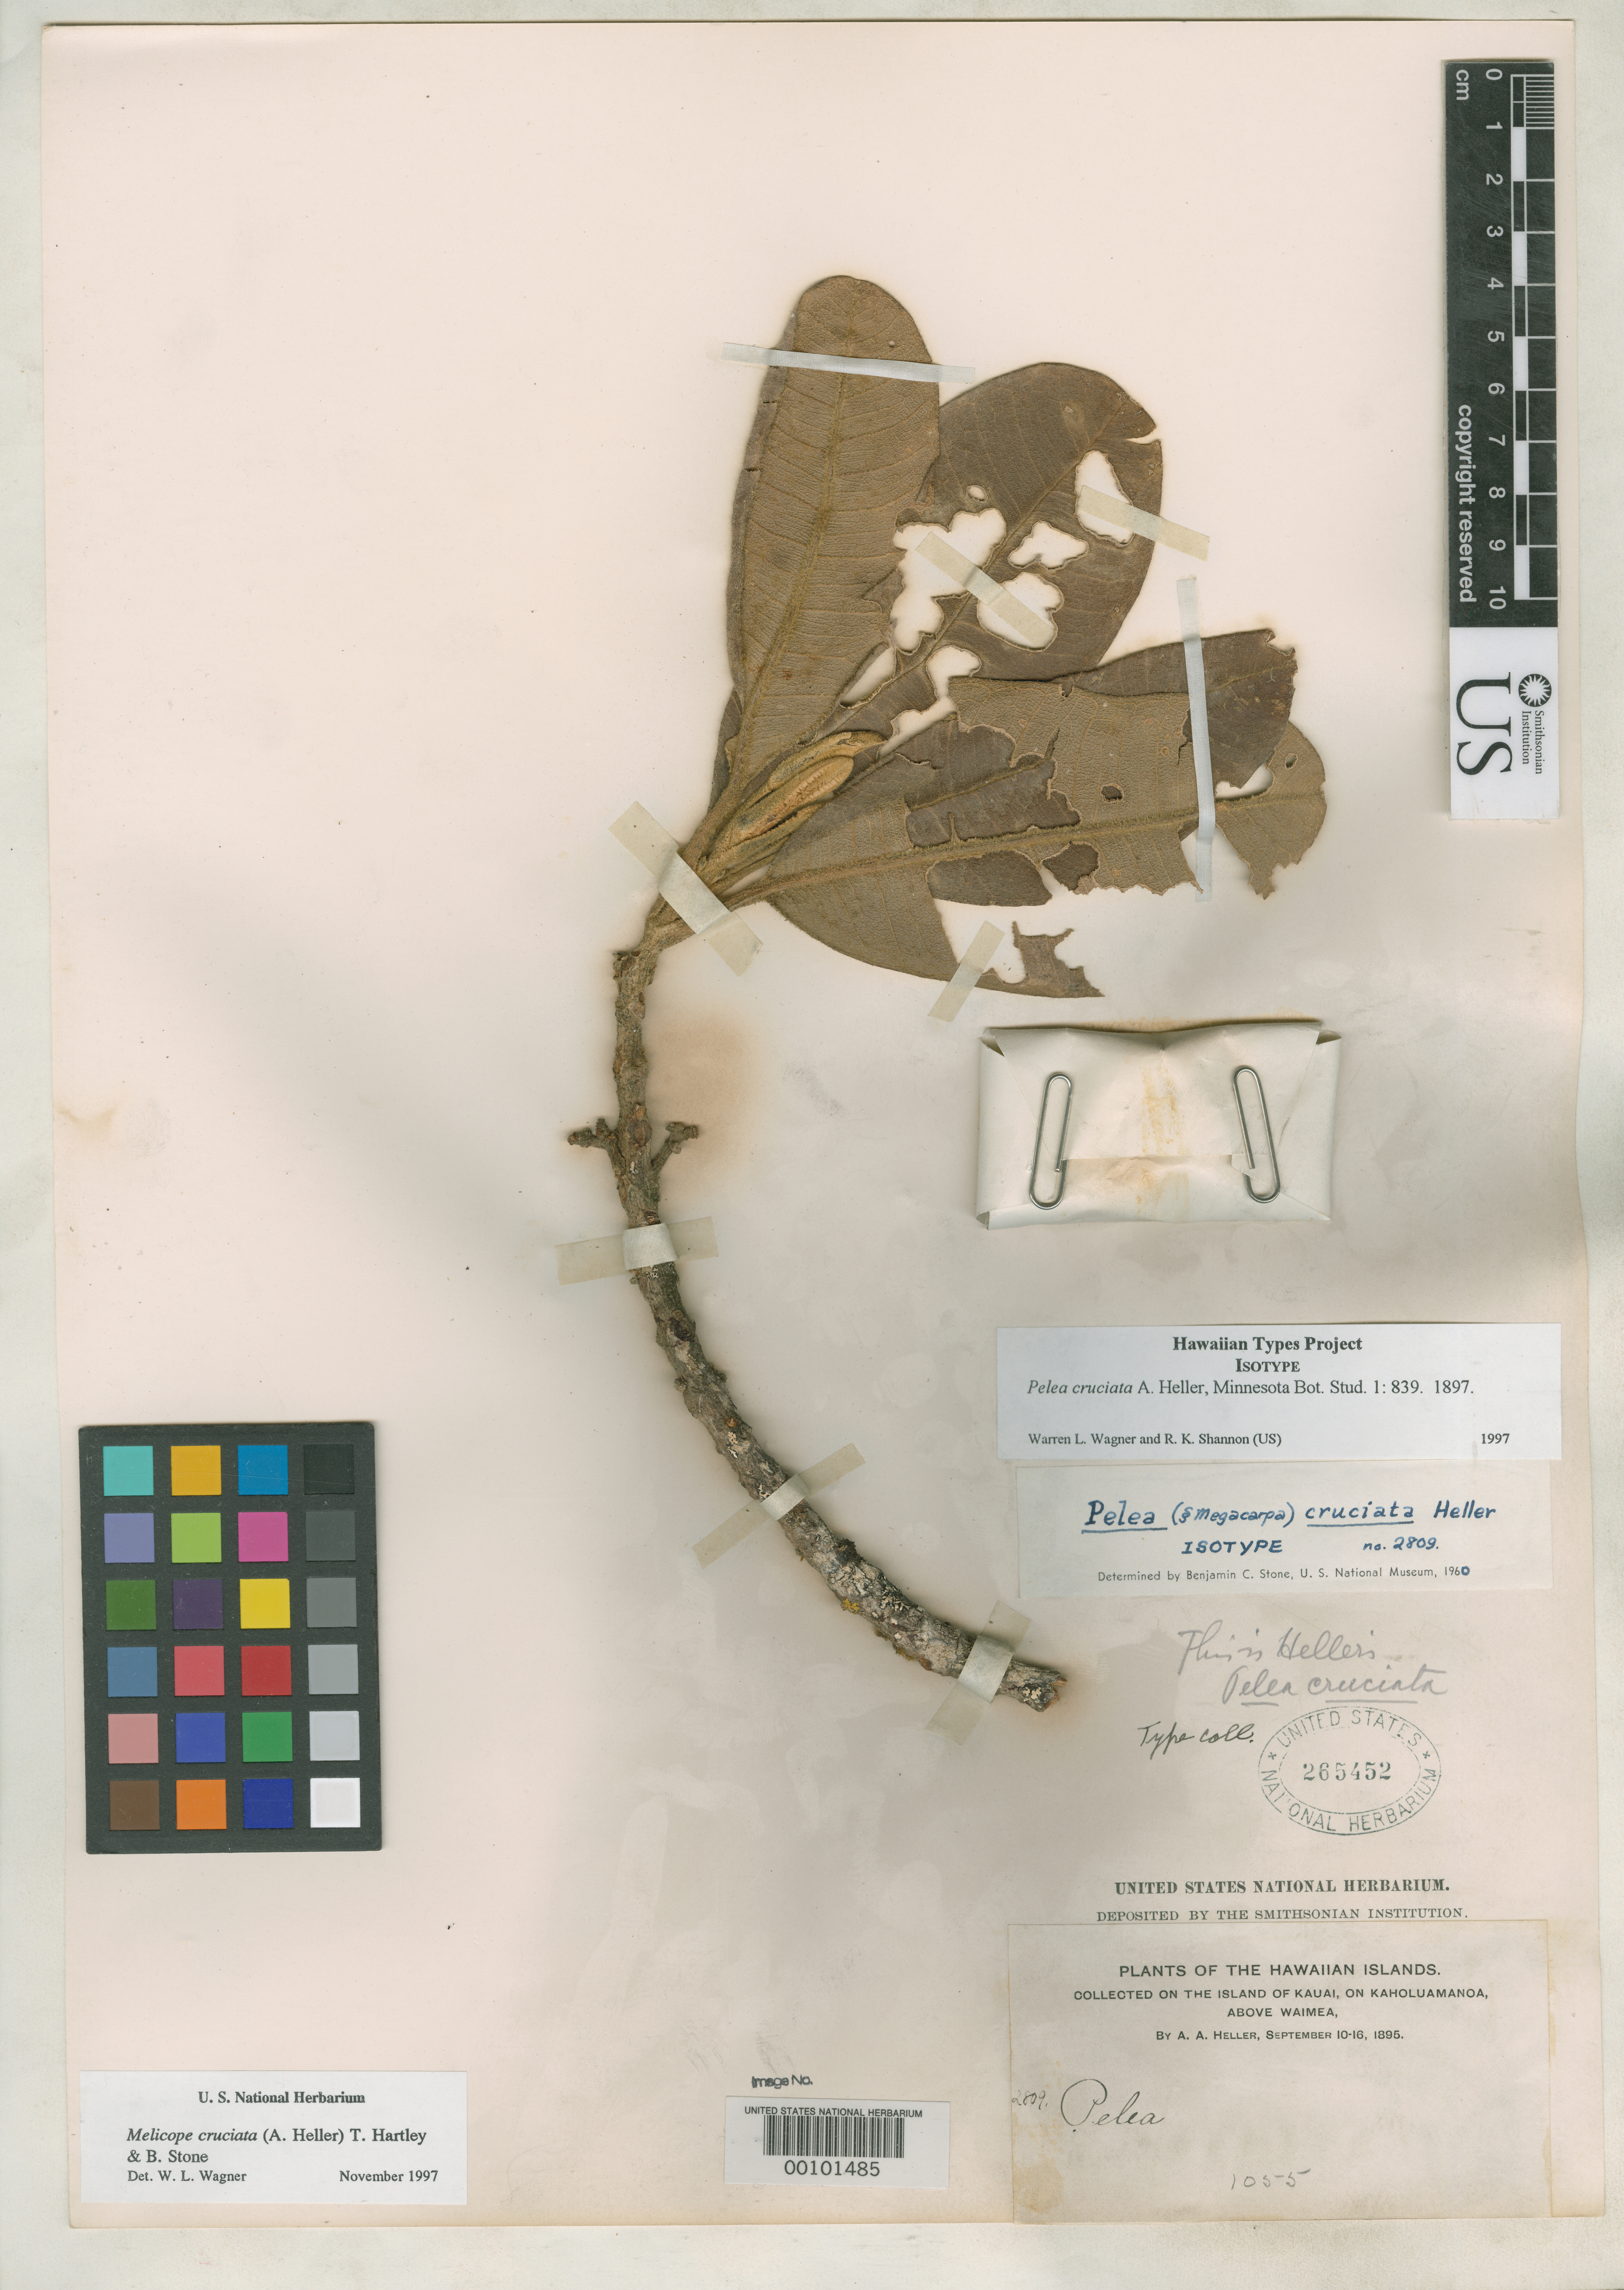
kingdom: Plantae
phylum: Tracheophyta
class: Magnoliopsida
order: Sapindales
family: Rutaceae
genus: Pelea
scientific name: Pelea cruciata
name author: A. Heller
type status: Isotype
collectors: A. A. Heller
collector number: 2809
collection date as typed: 10 Sep 1895 to 16 Sep 1895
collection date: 1895-09-10/1895-09-16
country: United States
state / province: Hawaii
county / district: Kauai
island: Kaua'i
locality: On Kaholuamanoa, above Waimea.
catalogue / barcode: US 265452